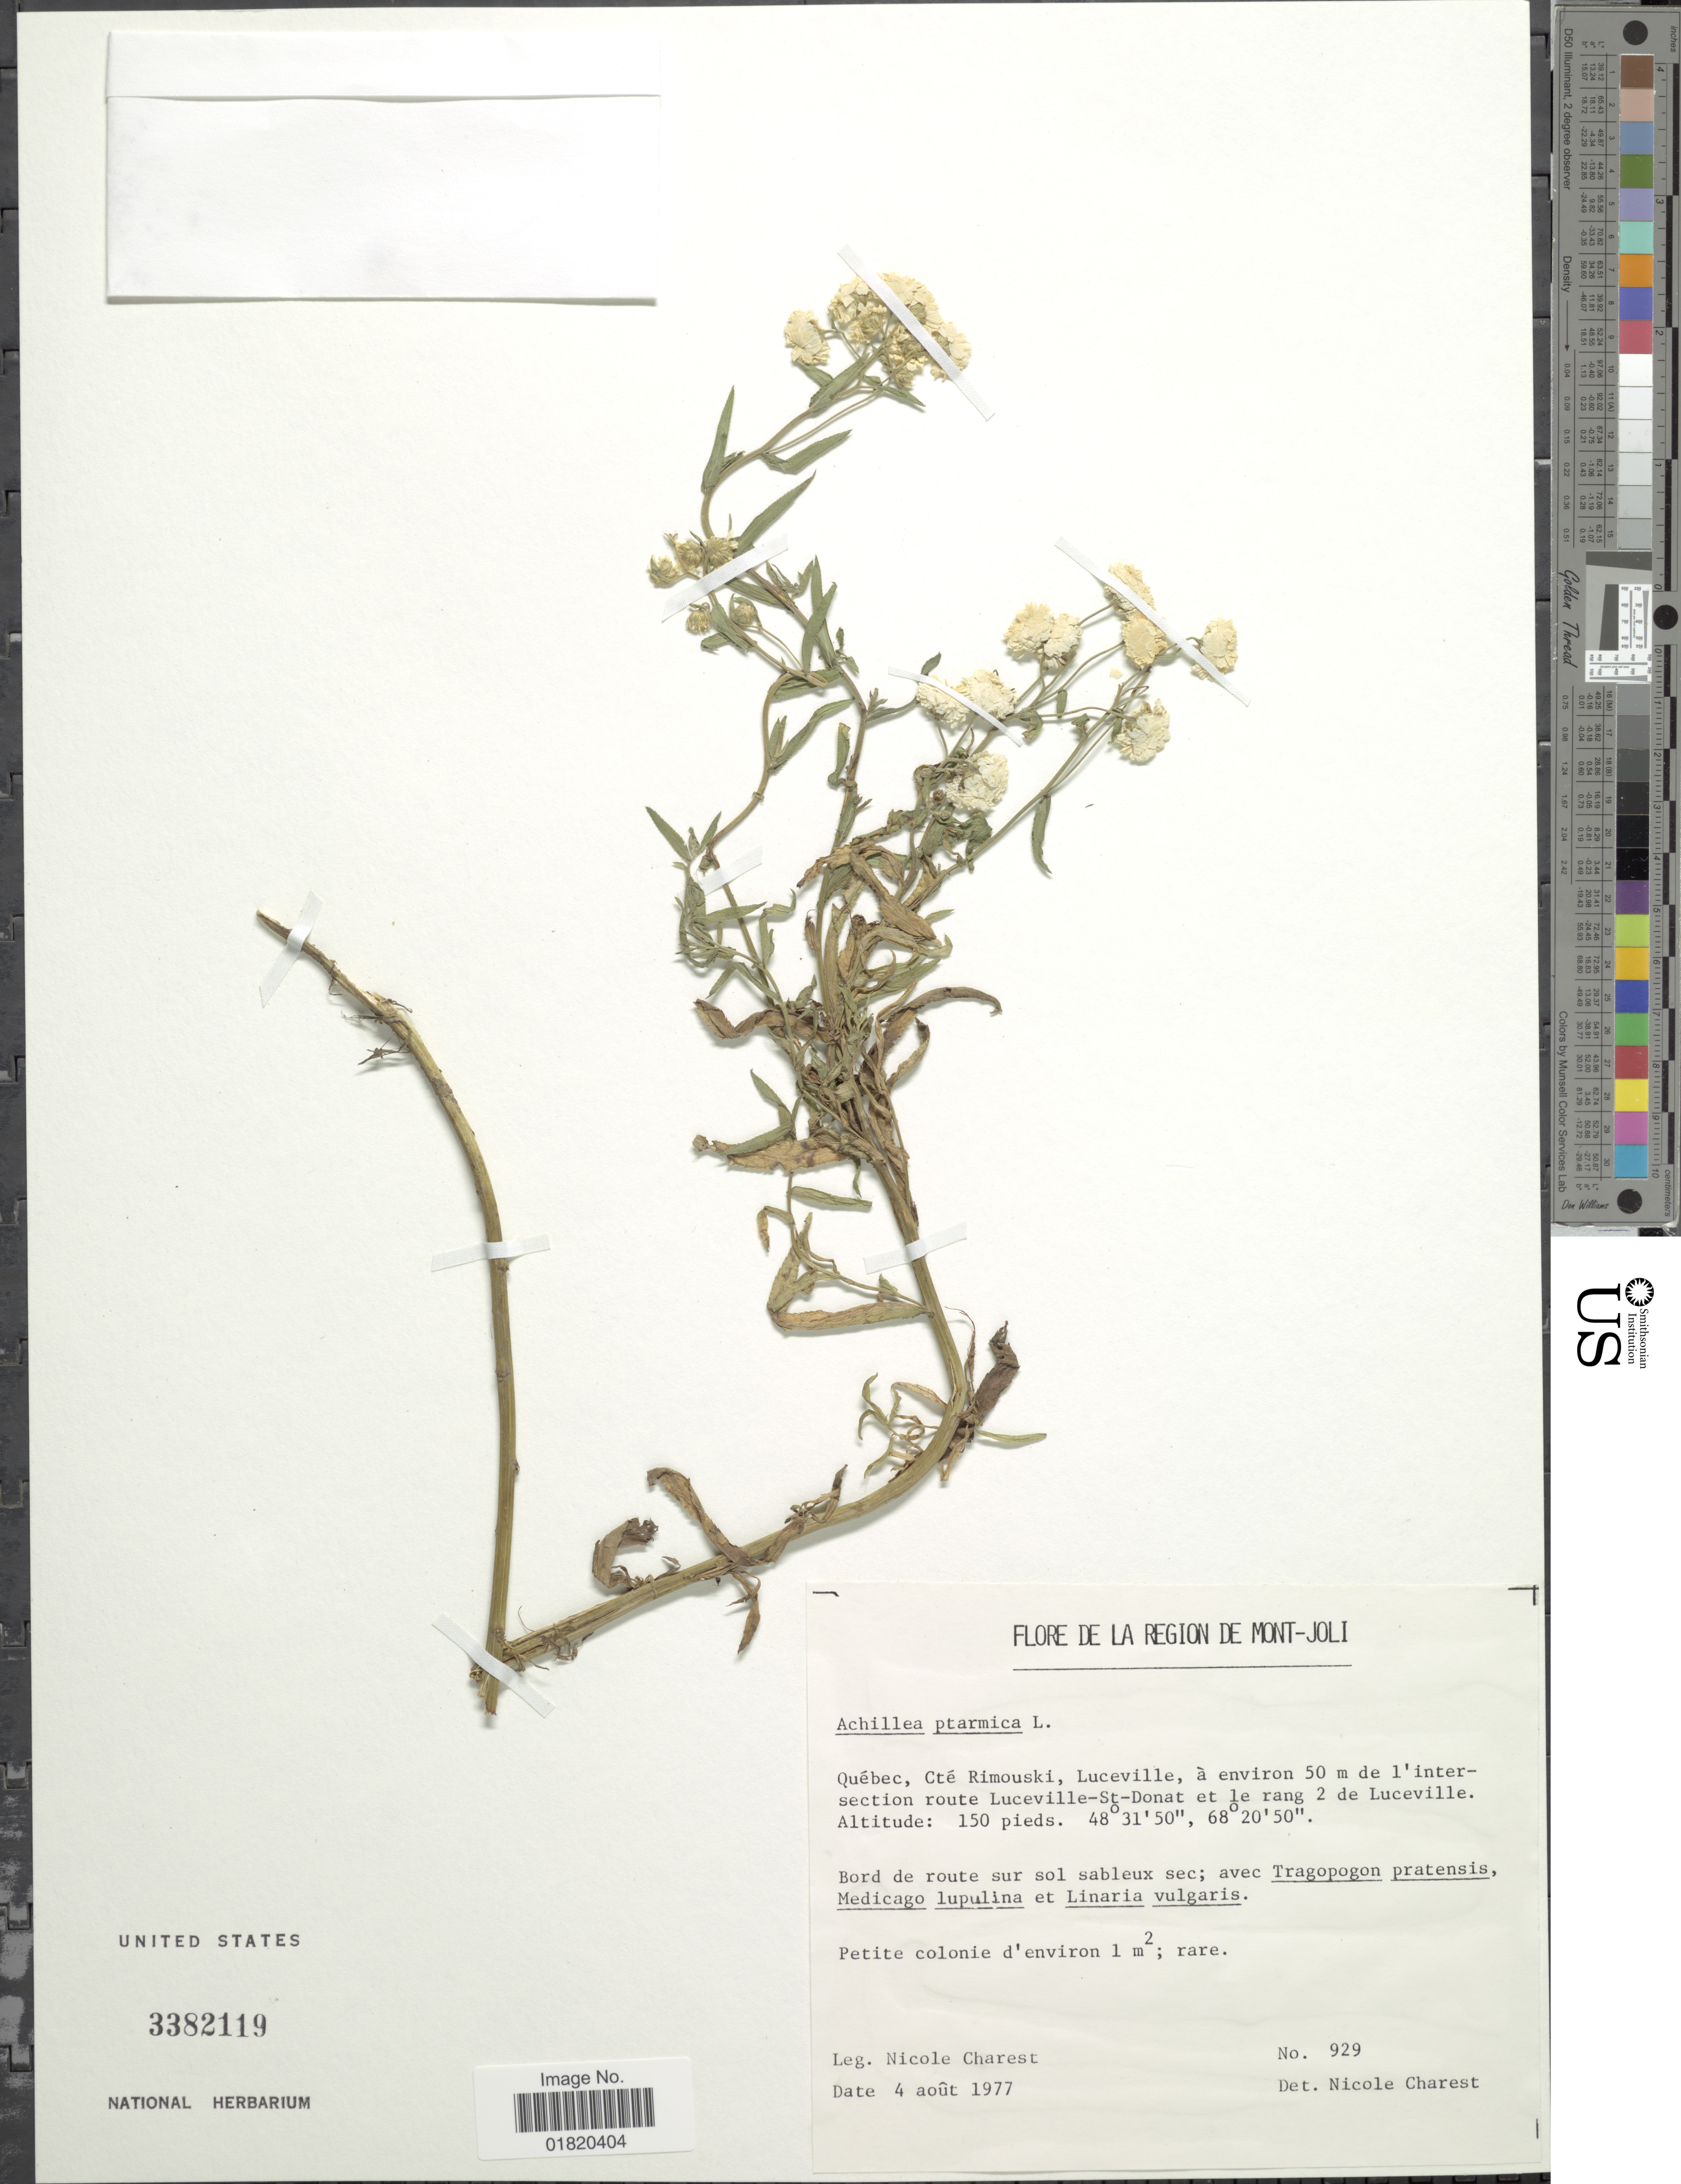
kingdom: Plantae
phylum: Tracheophyta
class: Magnoliopsida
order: Asterales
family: Asteraceae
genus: Achillea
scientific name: Achillea ptarmica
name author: L.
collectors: N. Charest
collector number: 929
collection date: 1977-08-04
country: Canada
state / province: Quebec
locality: La Region de Mont-Joli. Cté Rimouski, Luceville, à environ 50 m de l' intersection route Luceville-St-Donat et 1e rang 2 de Luceville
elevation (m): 46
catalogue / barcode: US 3382119